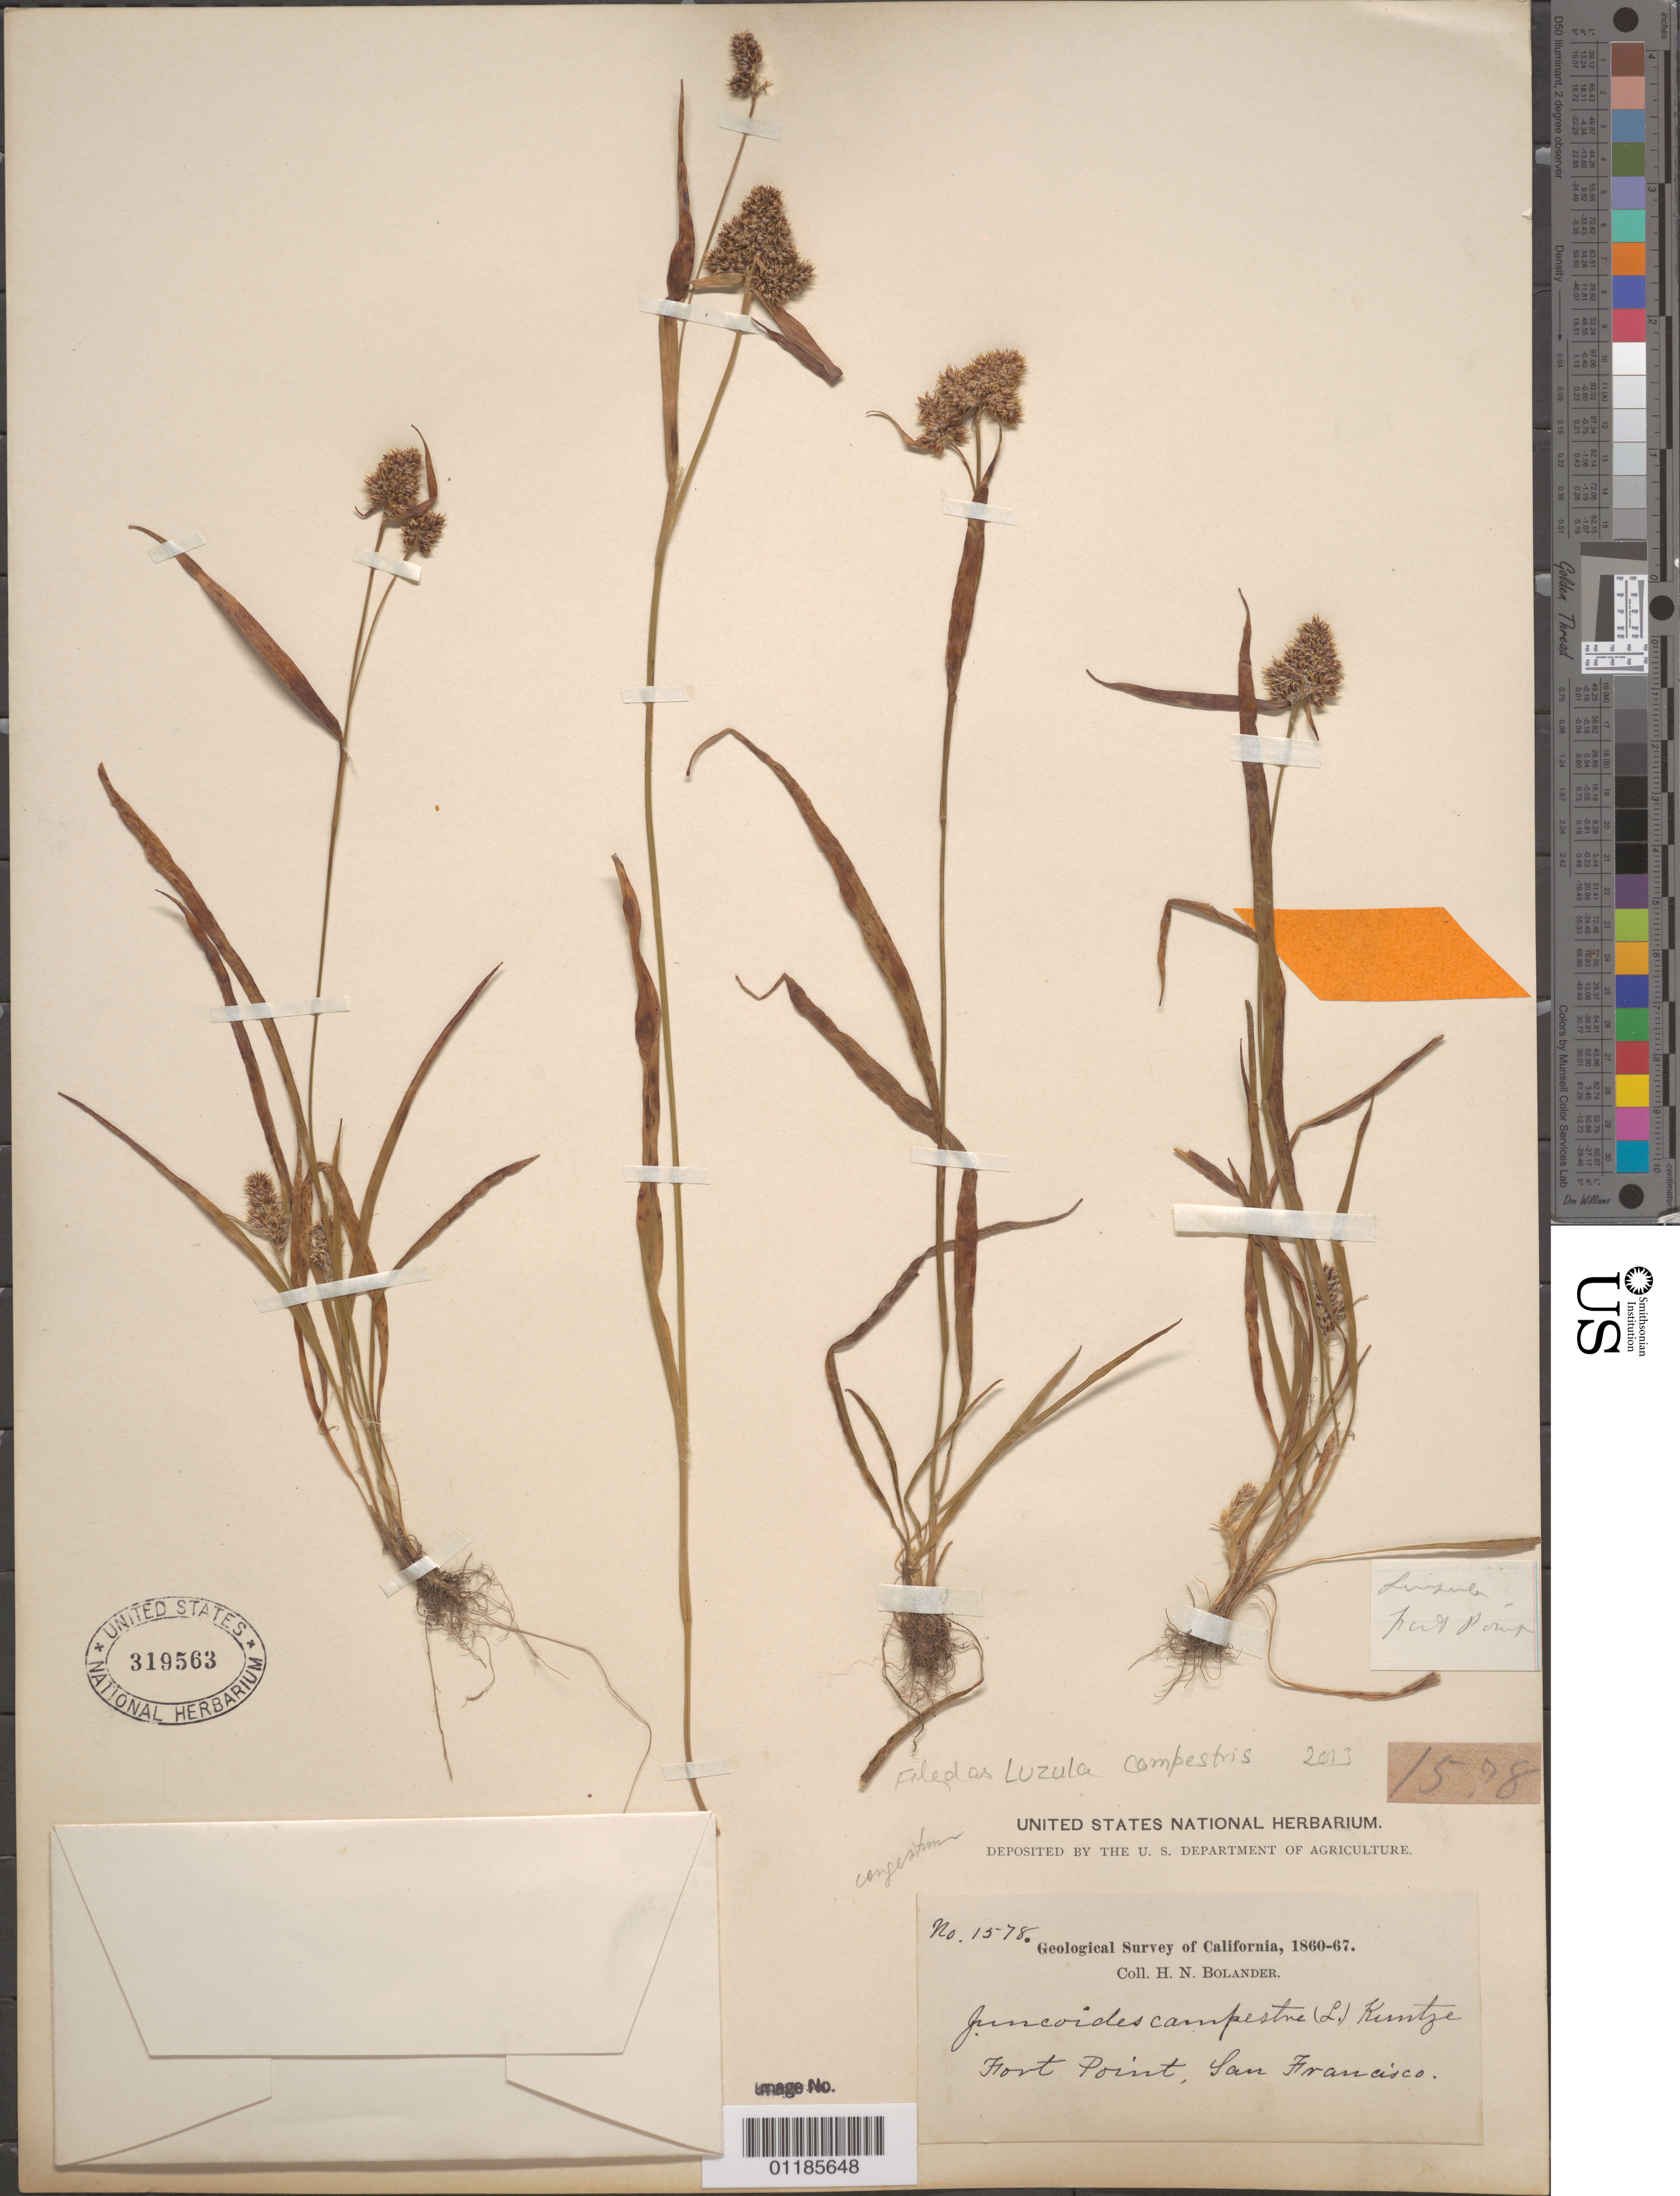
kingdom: Plantae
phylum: Tracheophyta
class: Liliopsida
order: Poales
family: Juncaceae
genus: Luzula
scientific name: Luzula campestris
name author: (L.) DC.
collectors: H. Bolander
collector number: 1578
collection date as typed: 1860 to -- -- 1867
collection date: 1860/1867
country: United States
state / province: California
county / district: San Francisco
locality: Fort Point, San Francisco.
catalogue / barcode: US 319563